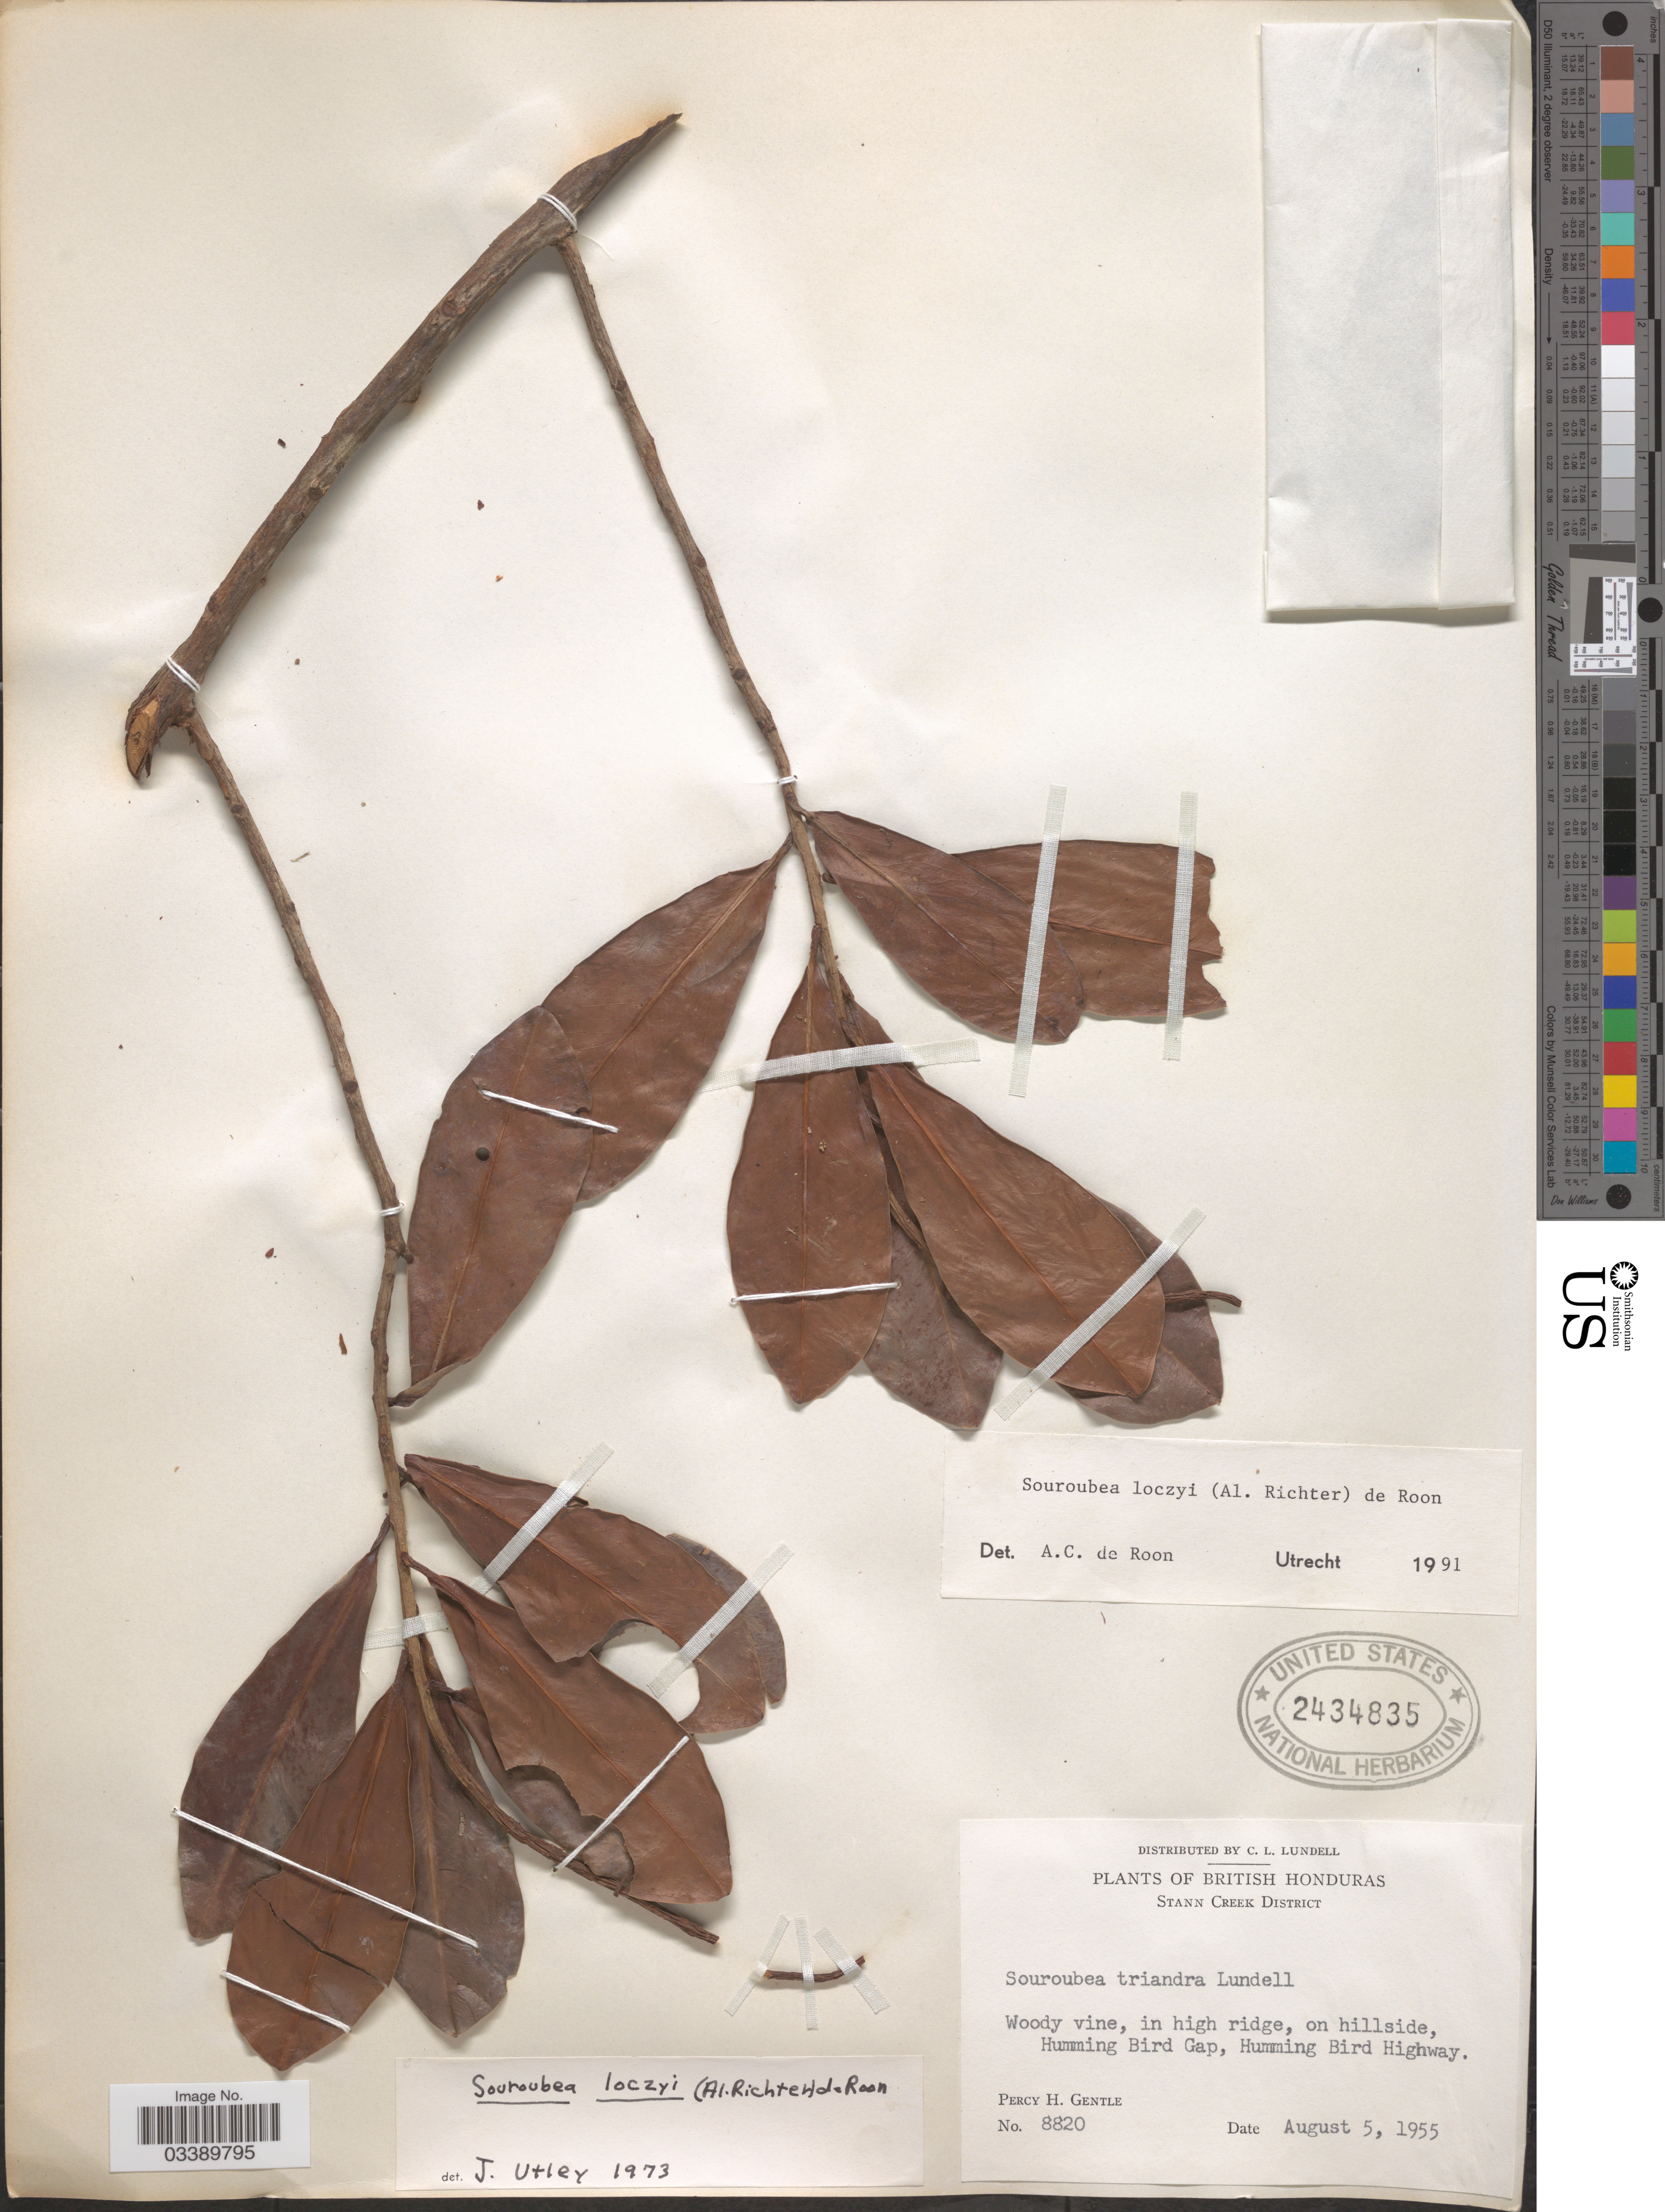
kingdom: Plantae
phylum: Tracheophyta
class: Magnoliopsida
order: Ericales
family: Marcgraviaceae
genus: Souroubea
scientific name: Souroubea loczyi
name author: (V.A. Richt.) de Roon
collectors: P. H. Gentle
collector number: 8820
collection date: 1955-08-05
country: Belize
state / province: Stann Creek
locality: British Honduras. Stann Creek District. Humming Bird Gap, Humming Bird Highway.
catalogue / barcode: US 2434835